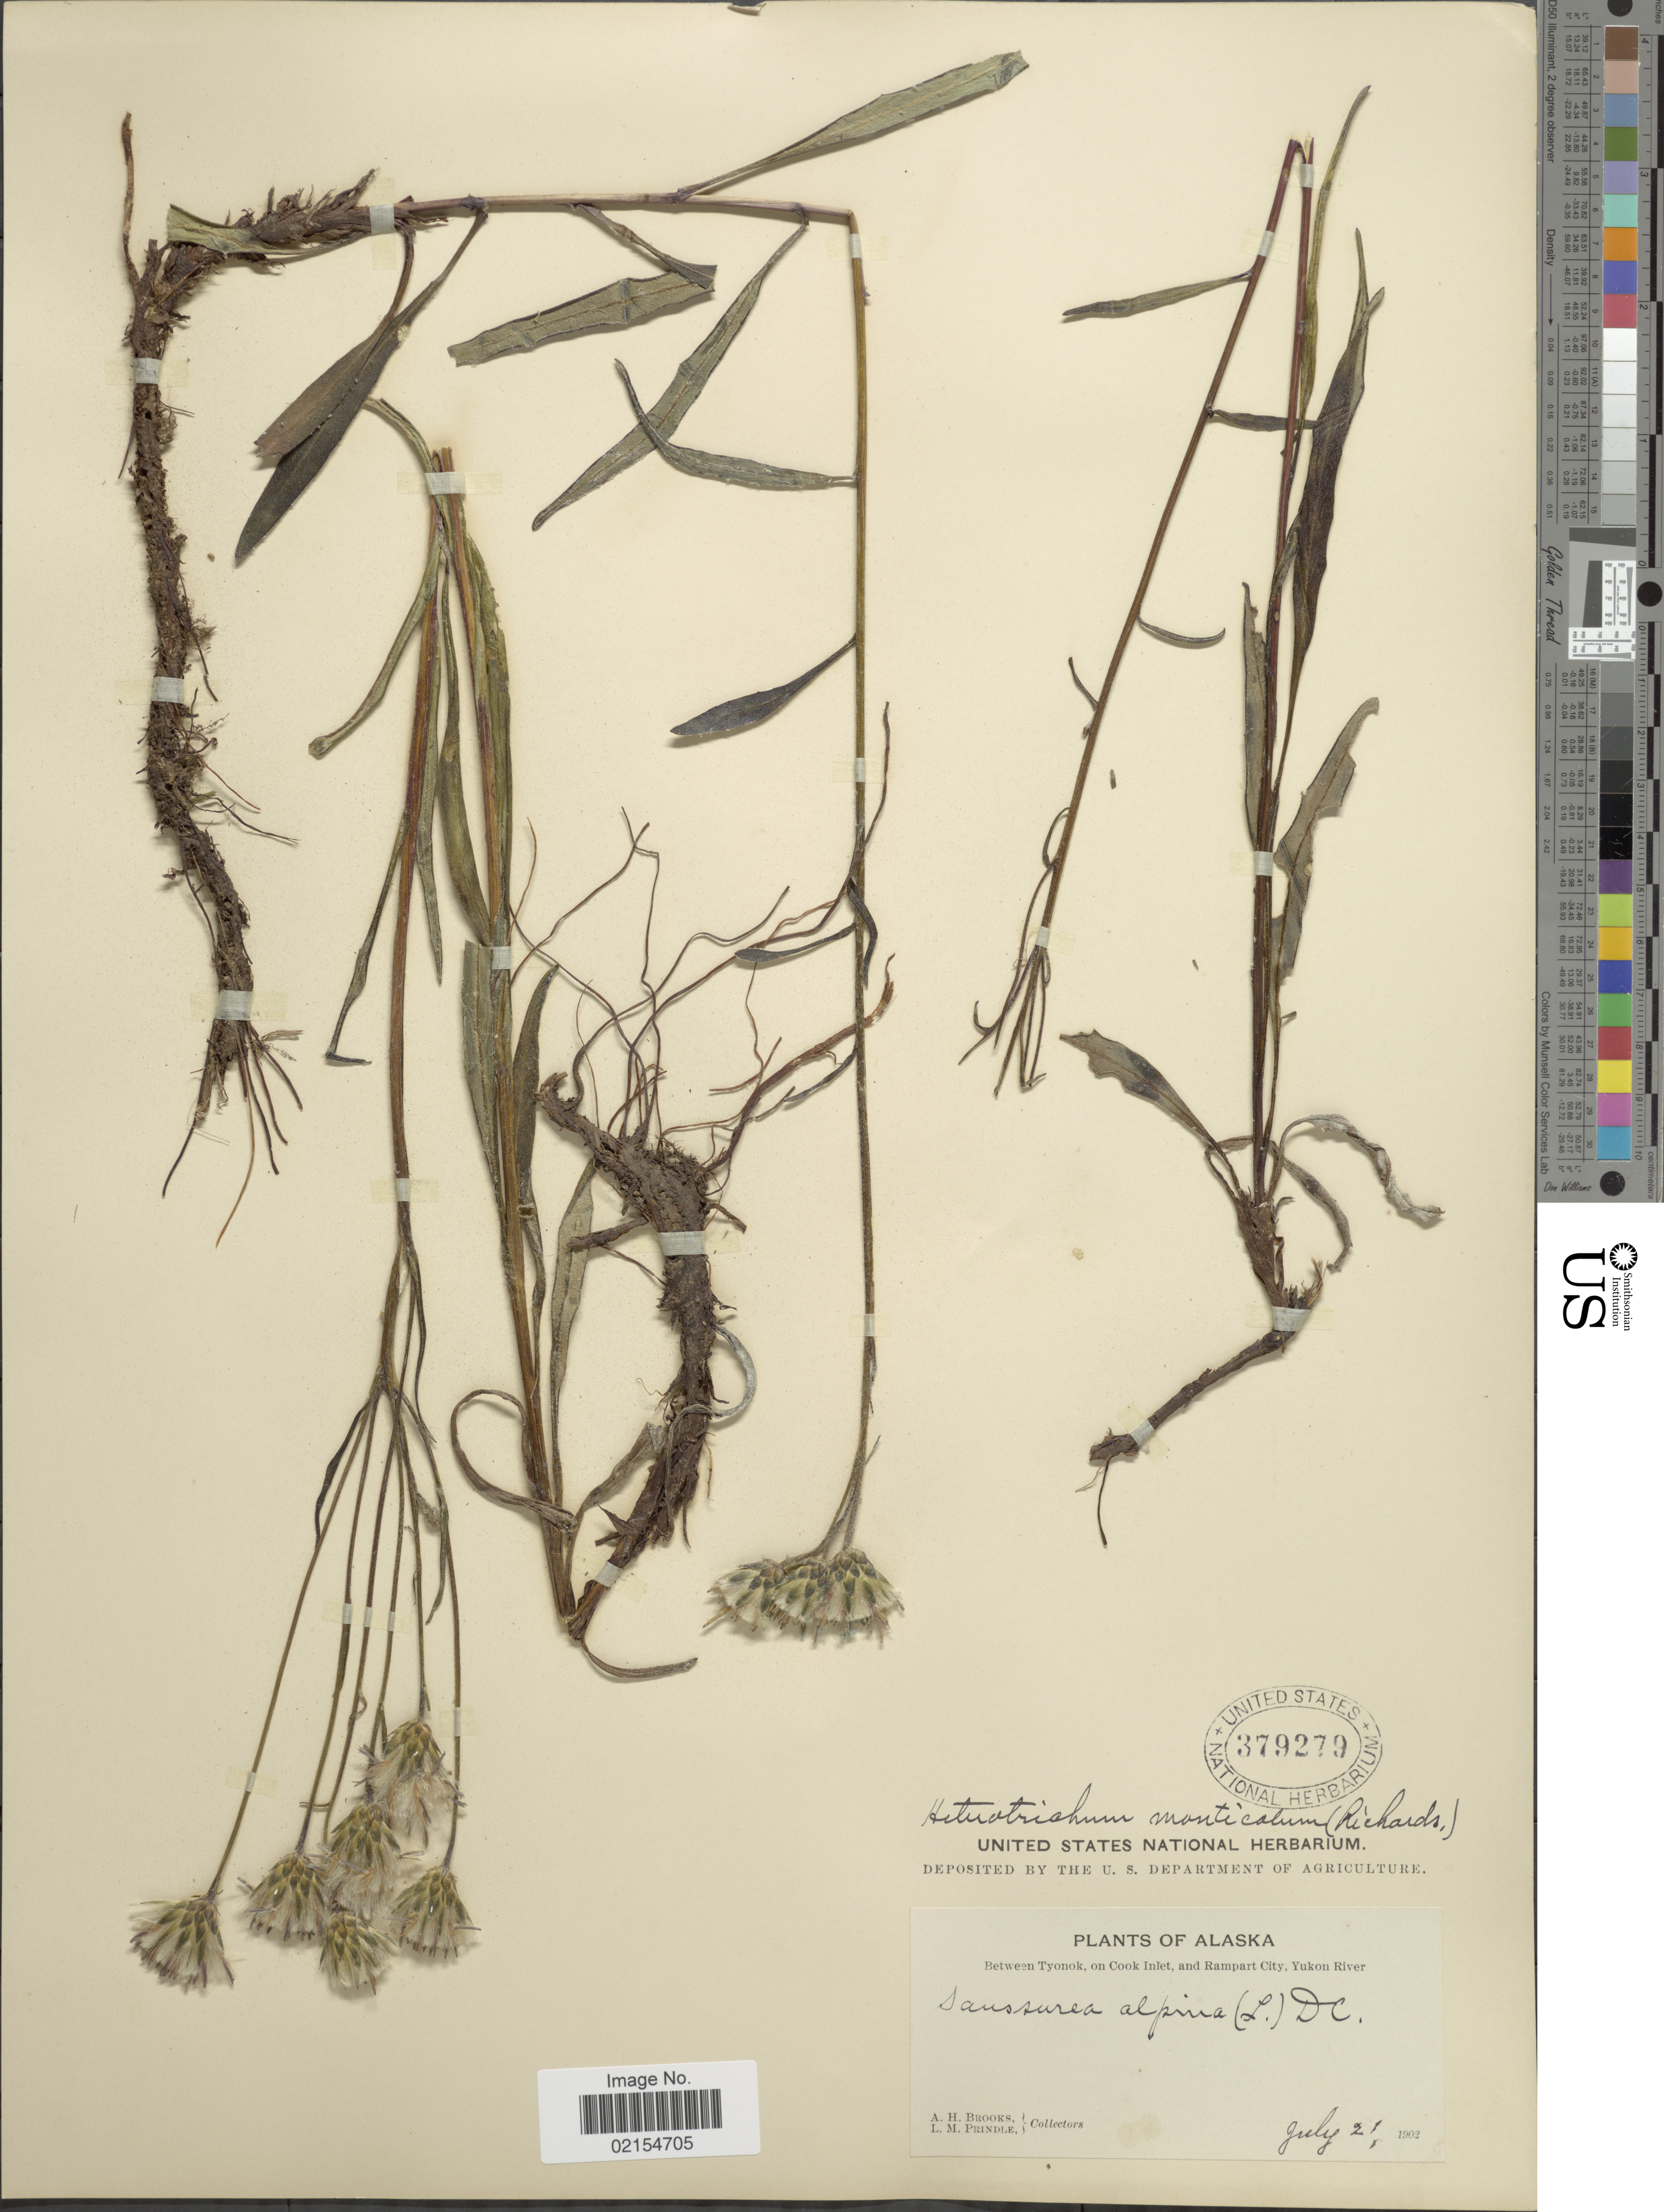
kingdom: Plantae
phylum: Tracheophyta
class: Magnoliopsida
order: Asterales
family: Asteraceae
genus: Saussurea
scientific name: Saussurea angustifolia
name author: (L.) DC.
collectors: A. Brooks & L. Prindle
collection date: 1902-07-21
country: United States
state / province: Alaska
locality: Between Tyonok, on Cook Inlet, and Rampart City, Yukon River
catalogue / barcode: US 379279